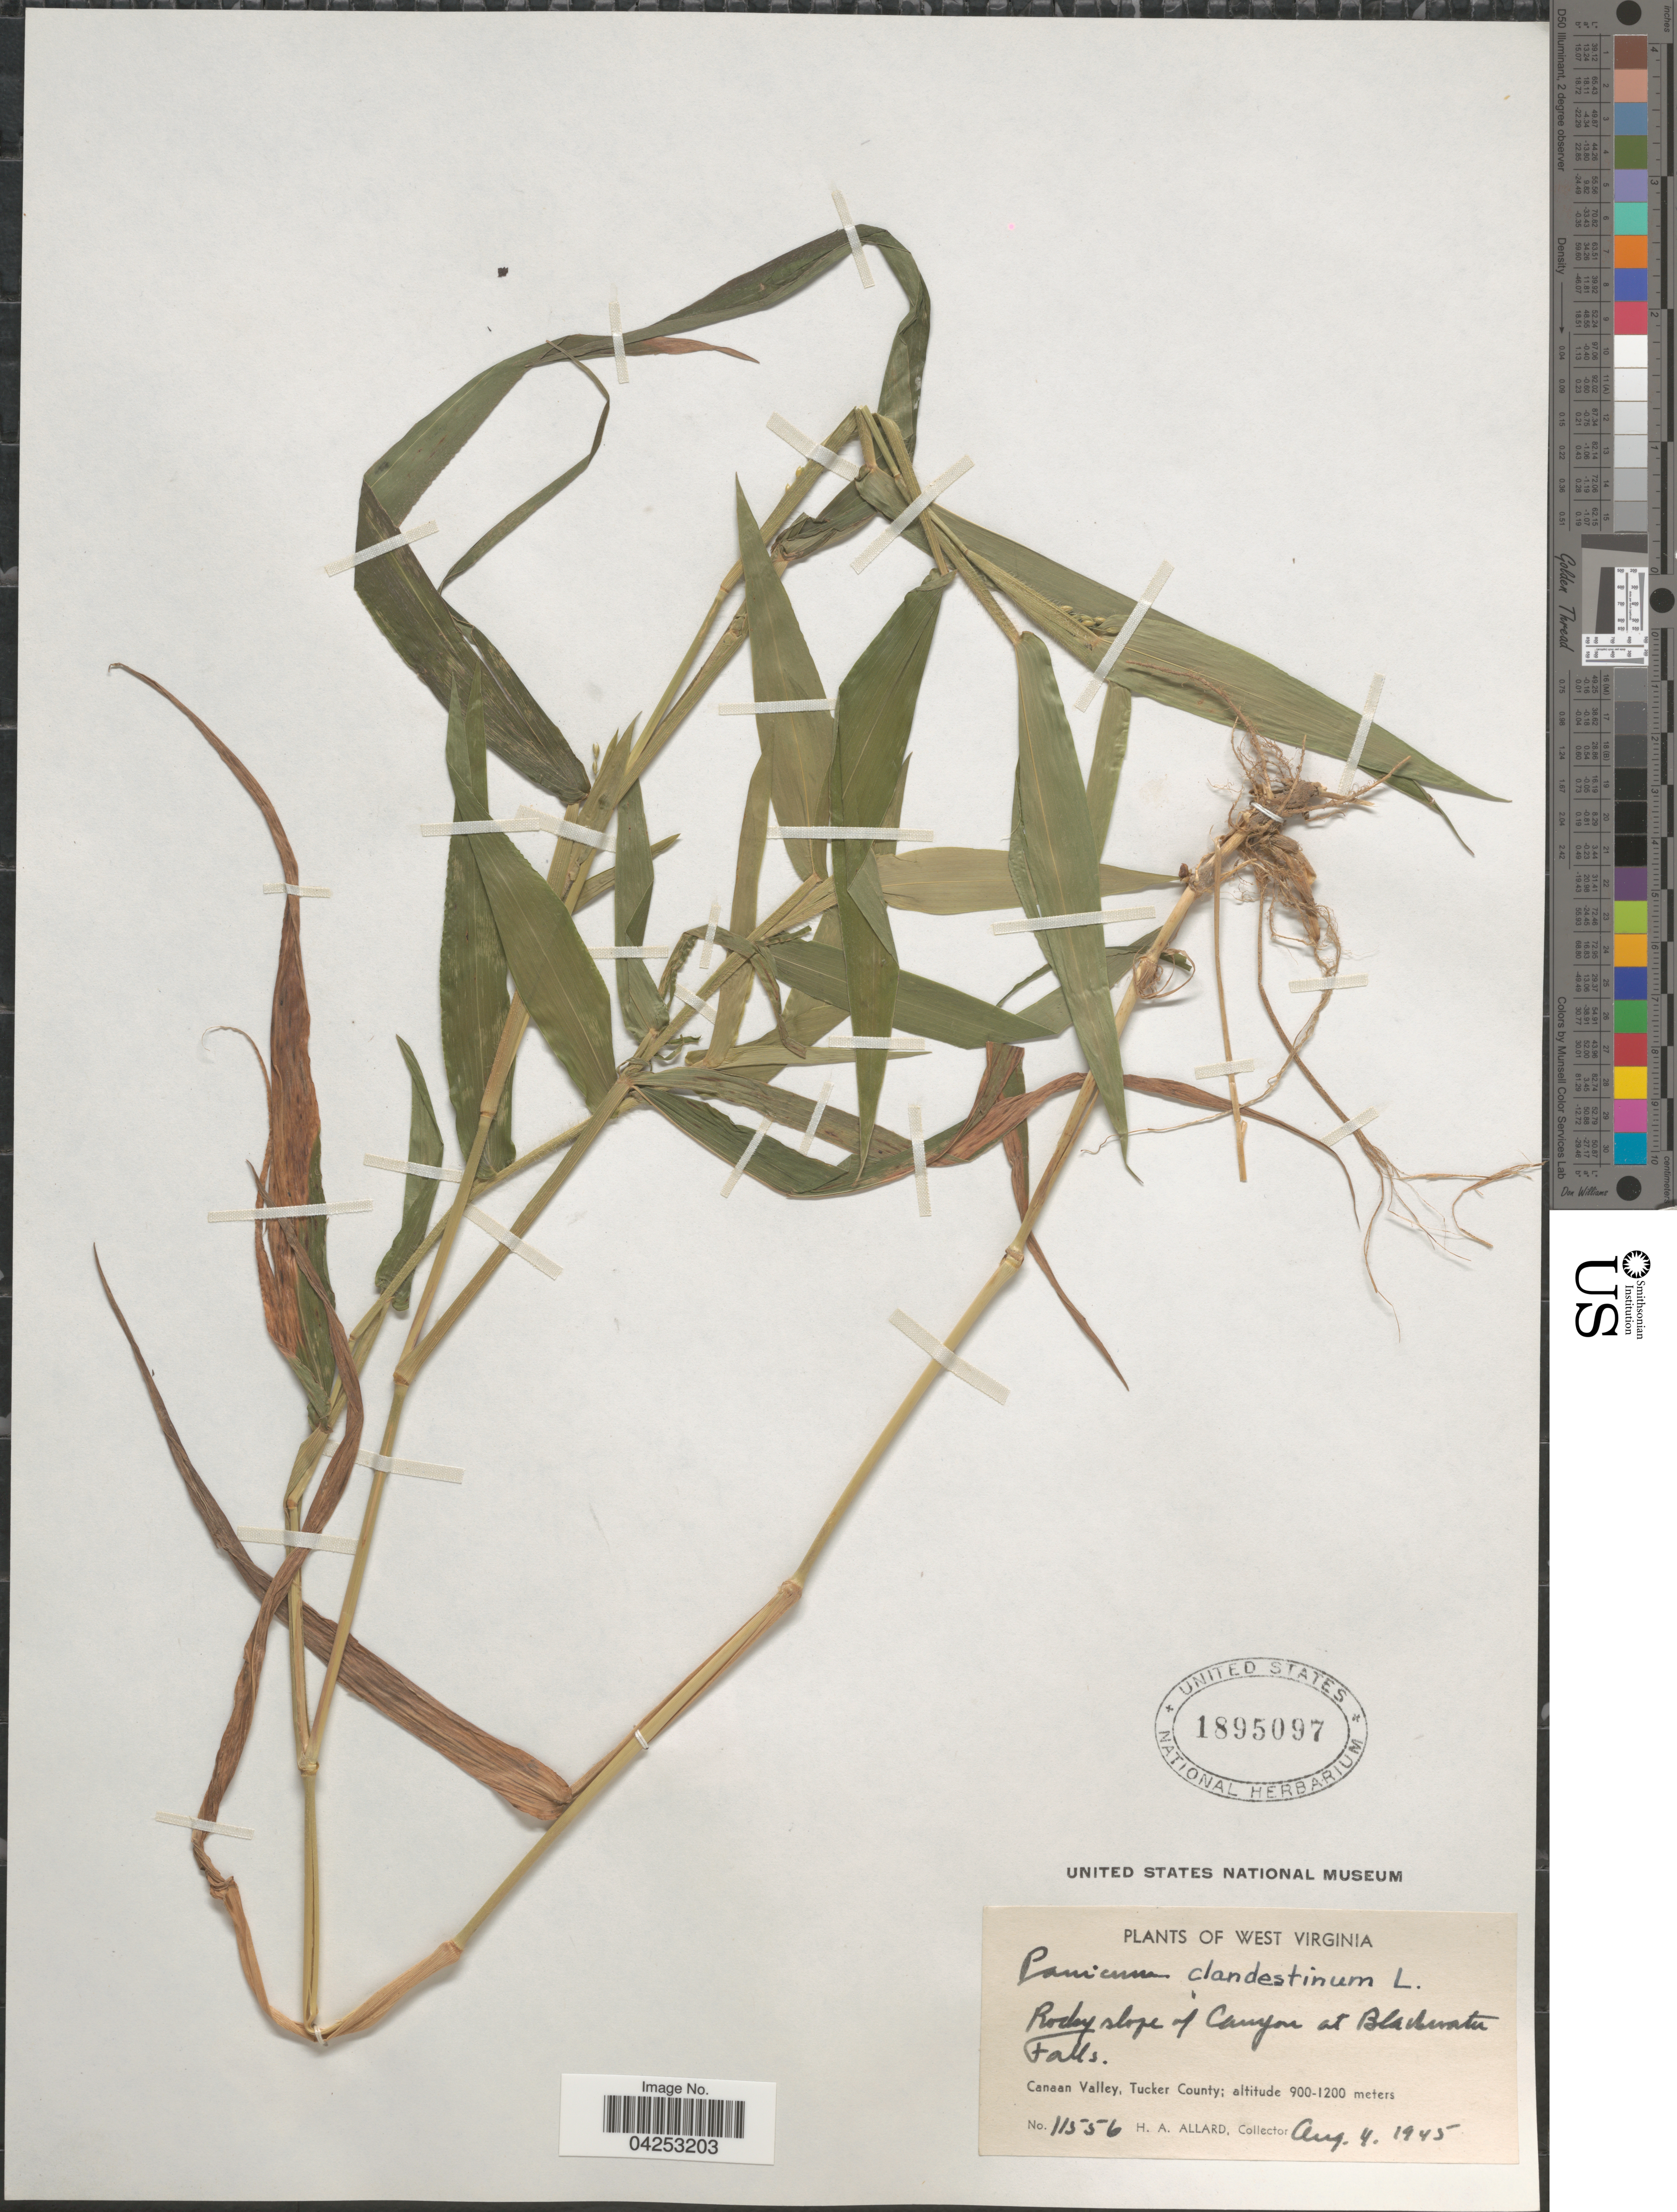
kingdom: Plantae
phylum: Tracheophyta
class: Liliopsida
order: Poales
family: Poaceae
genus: Dichanthelium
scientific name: Dichanthelium clandestinum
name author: (L.) Gould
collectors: H. A. Allard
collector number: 11556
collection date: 1945-08-04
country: United States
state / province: West Virginia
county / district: Tucker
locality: Rocky slope of Canyon at Blackwater Falls. Canaan Valley, Tucker County.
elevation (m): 900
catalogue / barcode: US 1895097